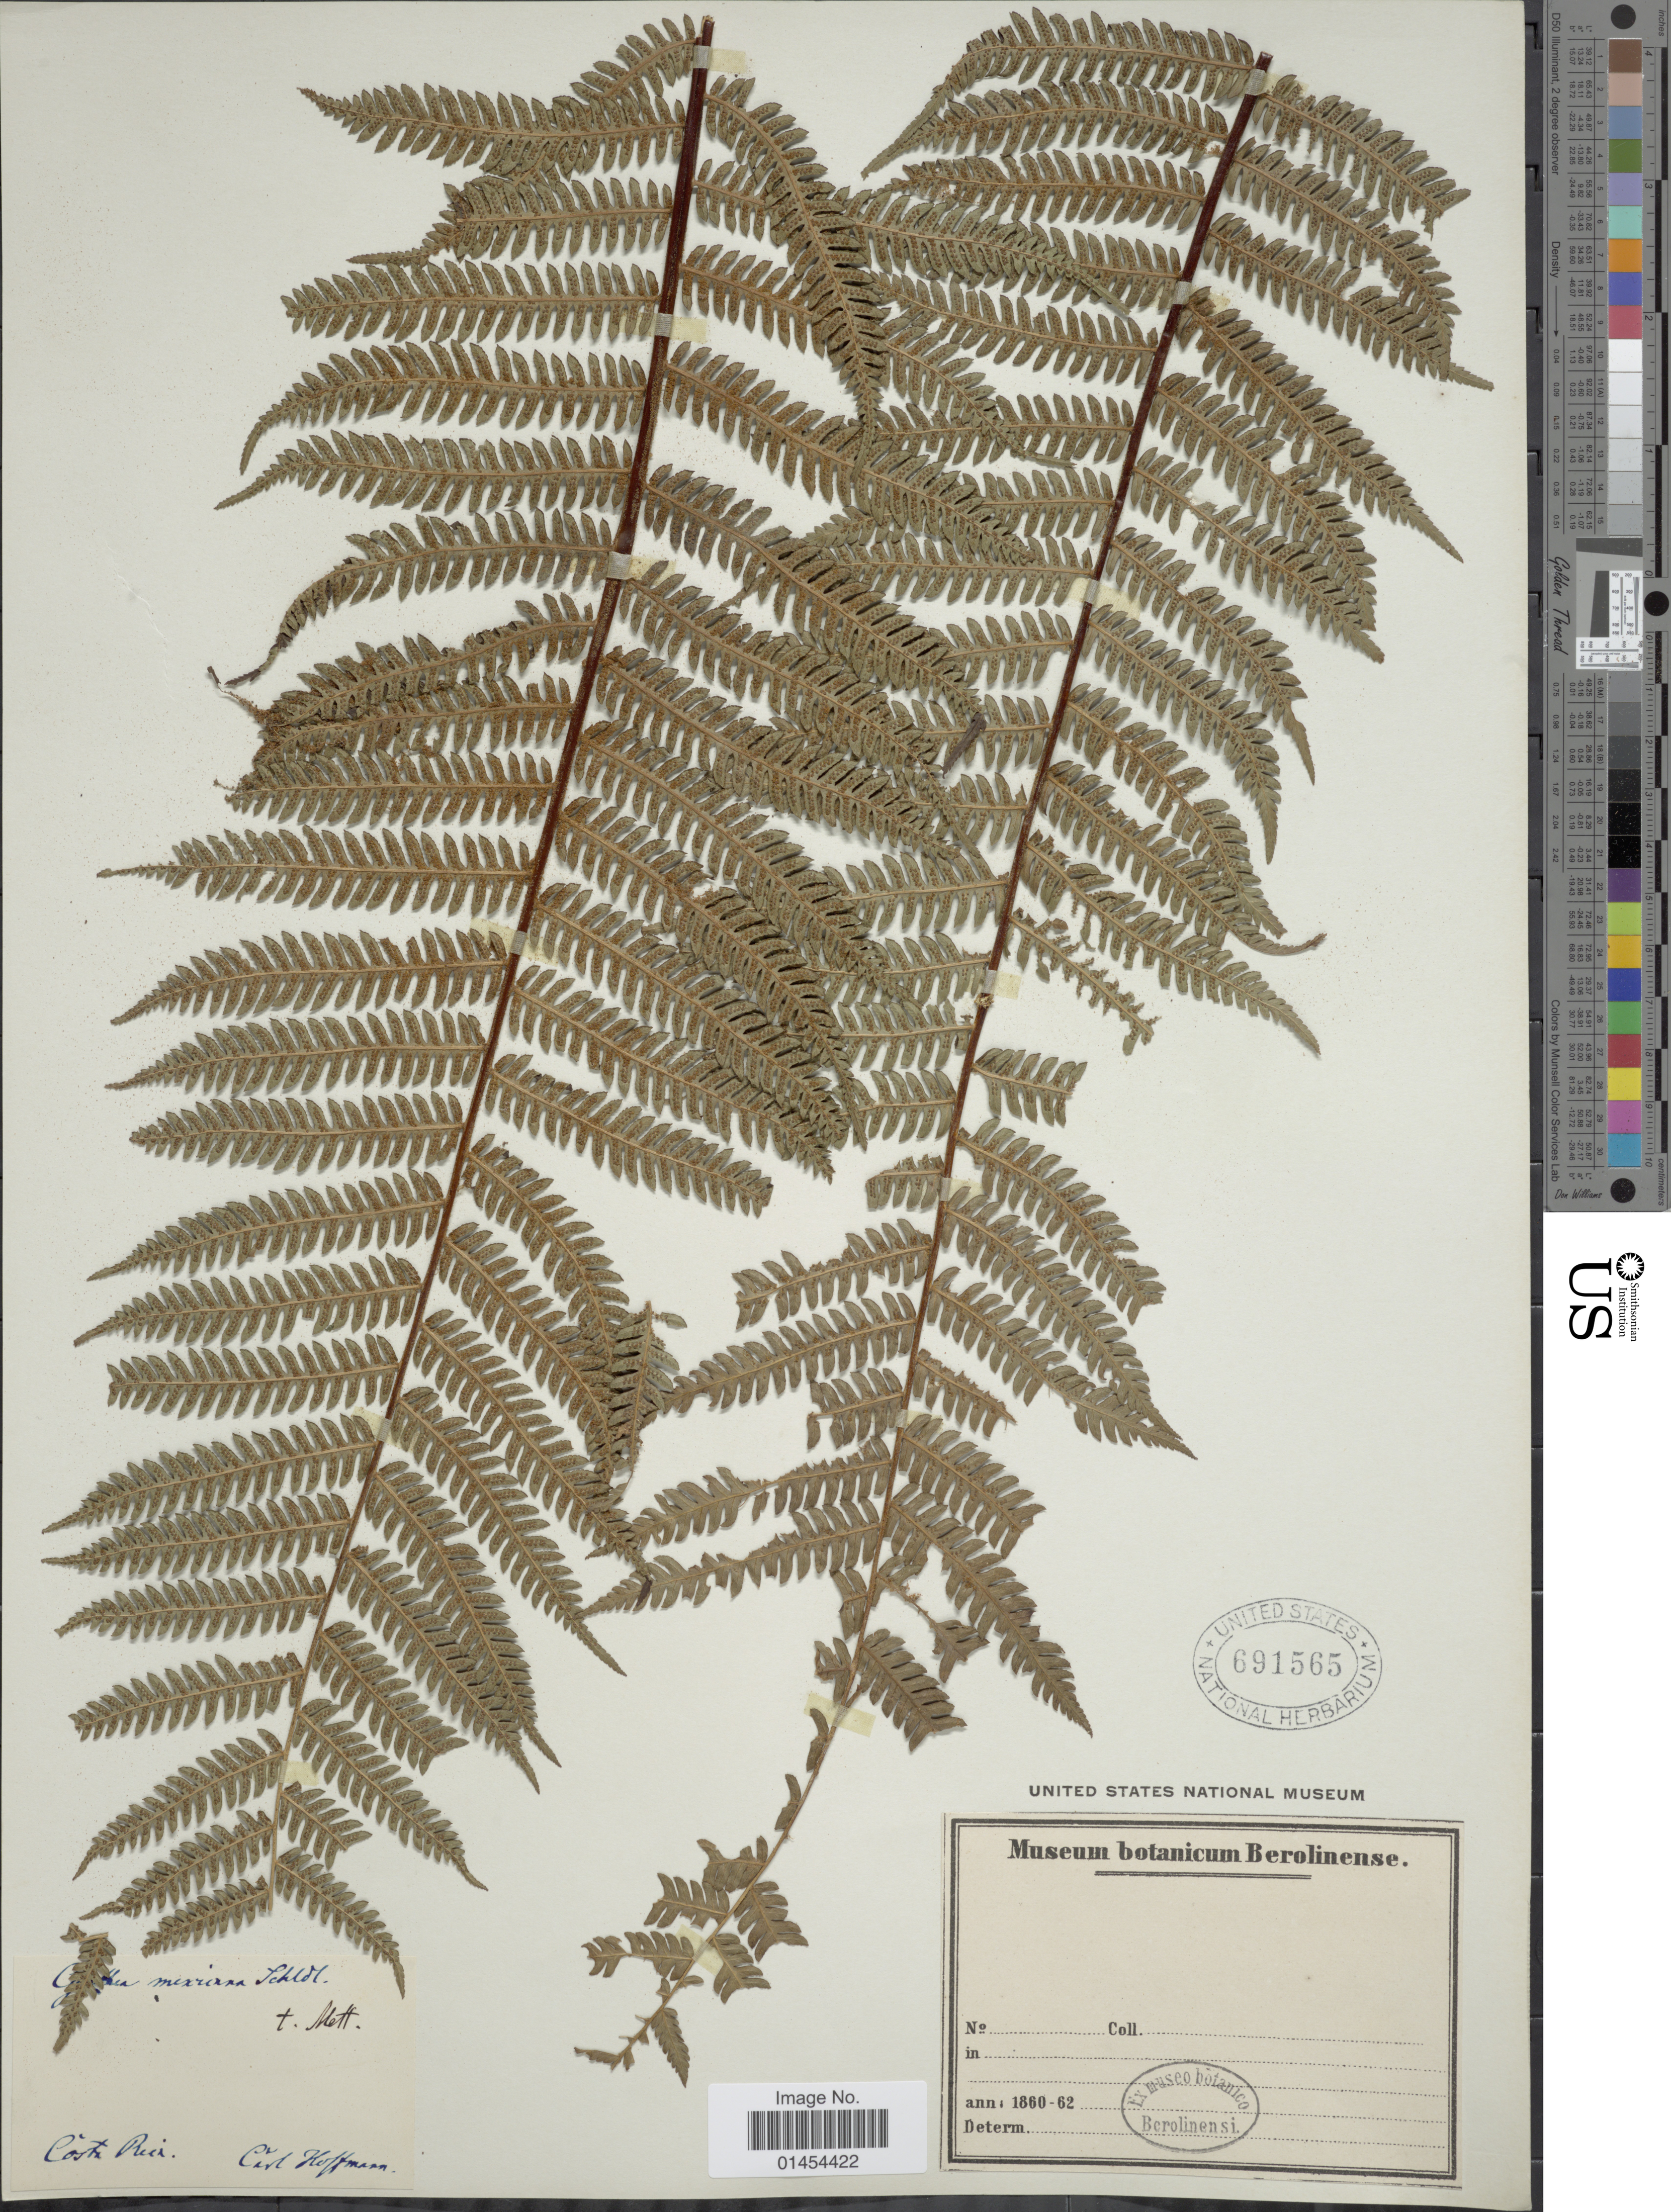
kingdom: Plantae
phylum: Tracheophyta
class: Polypodiopsida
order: Cyatheales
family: Cyatheaceae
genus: Alsophila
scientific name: Alsophila firma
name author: (Baker) D.S. Conant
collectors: C. Hoffmann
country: Costa Rica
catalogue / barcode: US 691565